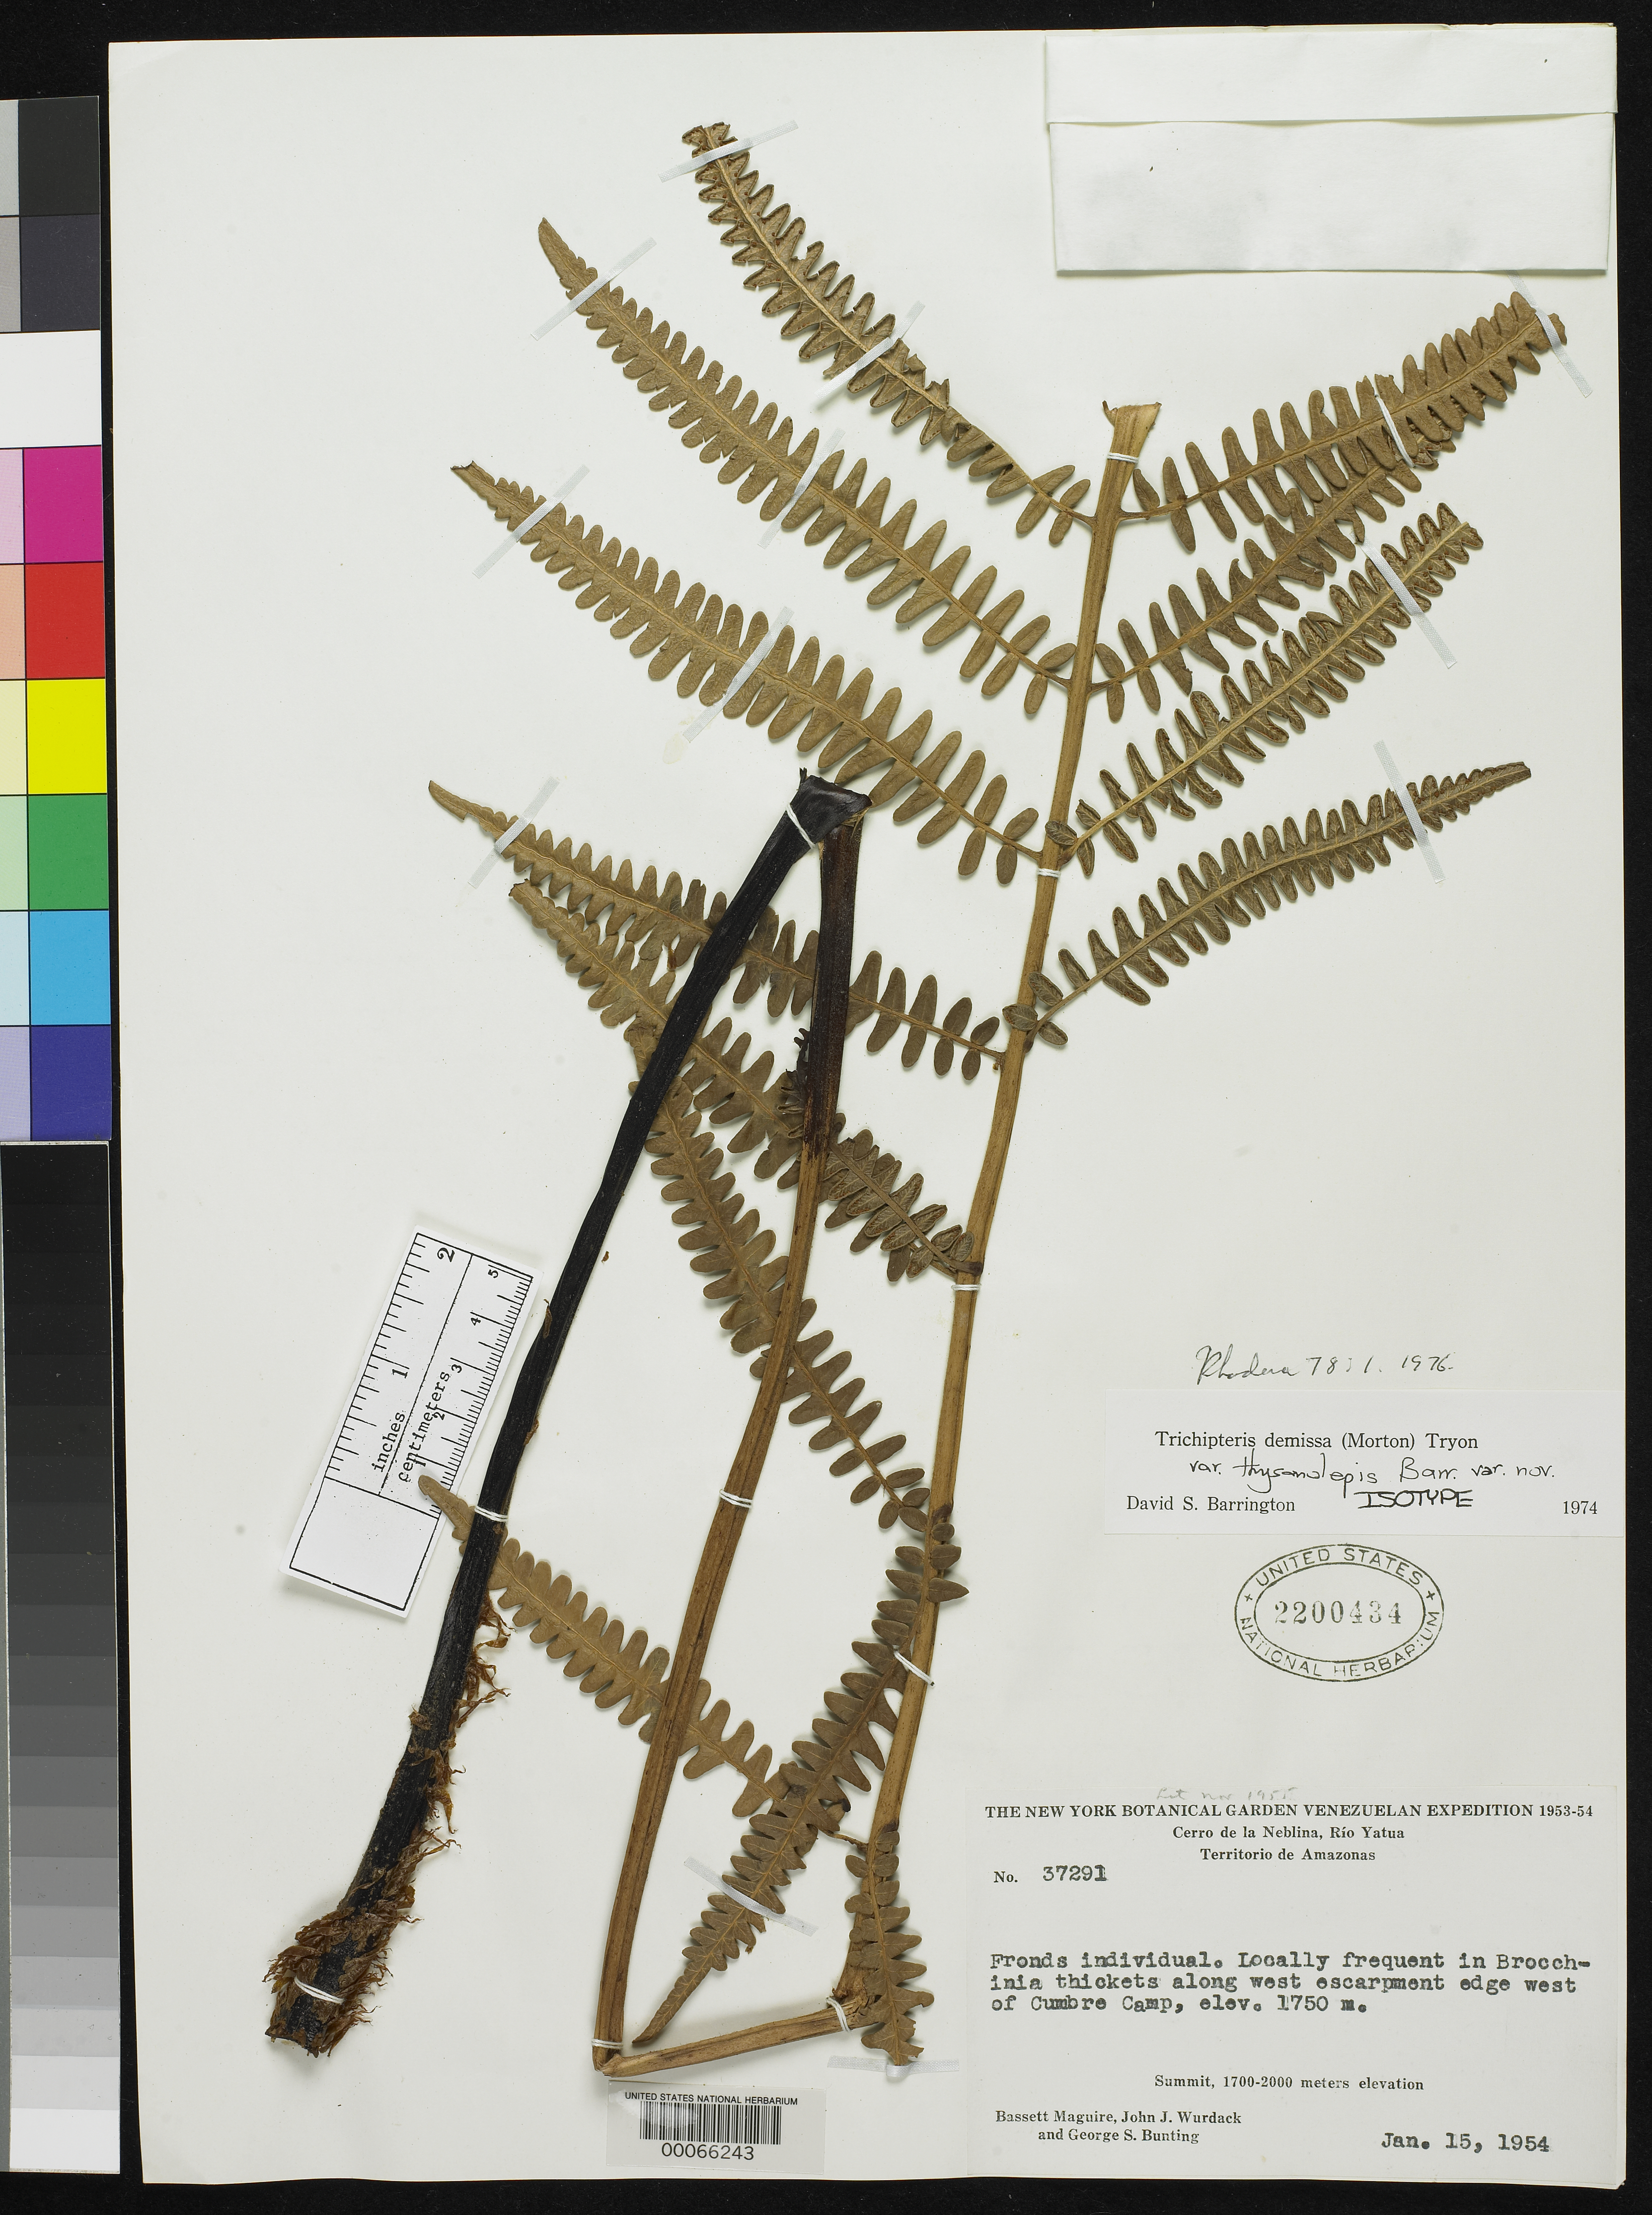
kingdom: Plantae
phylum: Tracheophyta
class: Polypodiopsida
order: Cyatheales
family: Cyatheaceae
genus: Trichipteris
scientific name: Trichipteris demissa var. thysanolepis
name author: Barrington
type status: Isotype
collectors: B. Maguire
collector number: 37291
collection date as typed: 15 Jan 1954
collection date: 1954-01-15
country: Venezuela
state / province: Amazonas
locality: Cerro de La Neblina, Rio Yatua, W edge of Cumbre camp.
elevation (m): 1750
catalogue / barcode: US 2200434